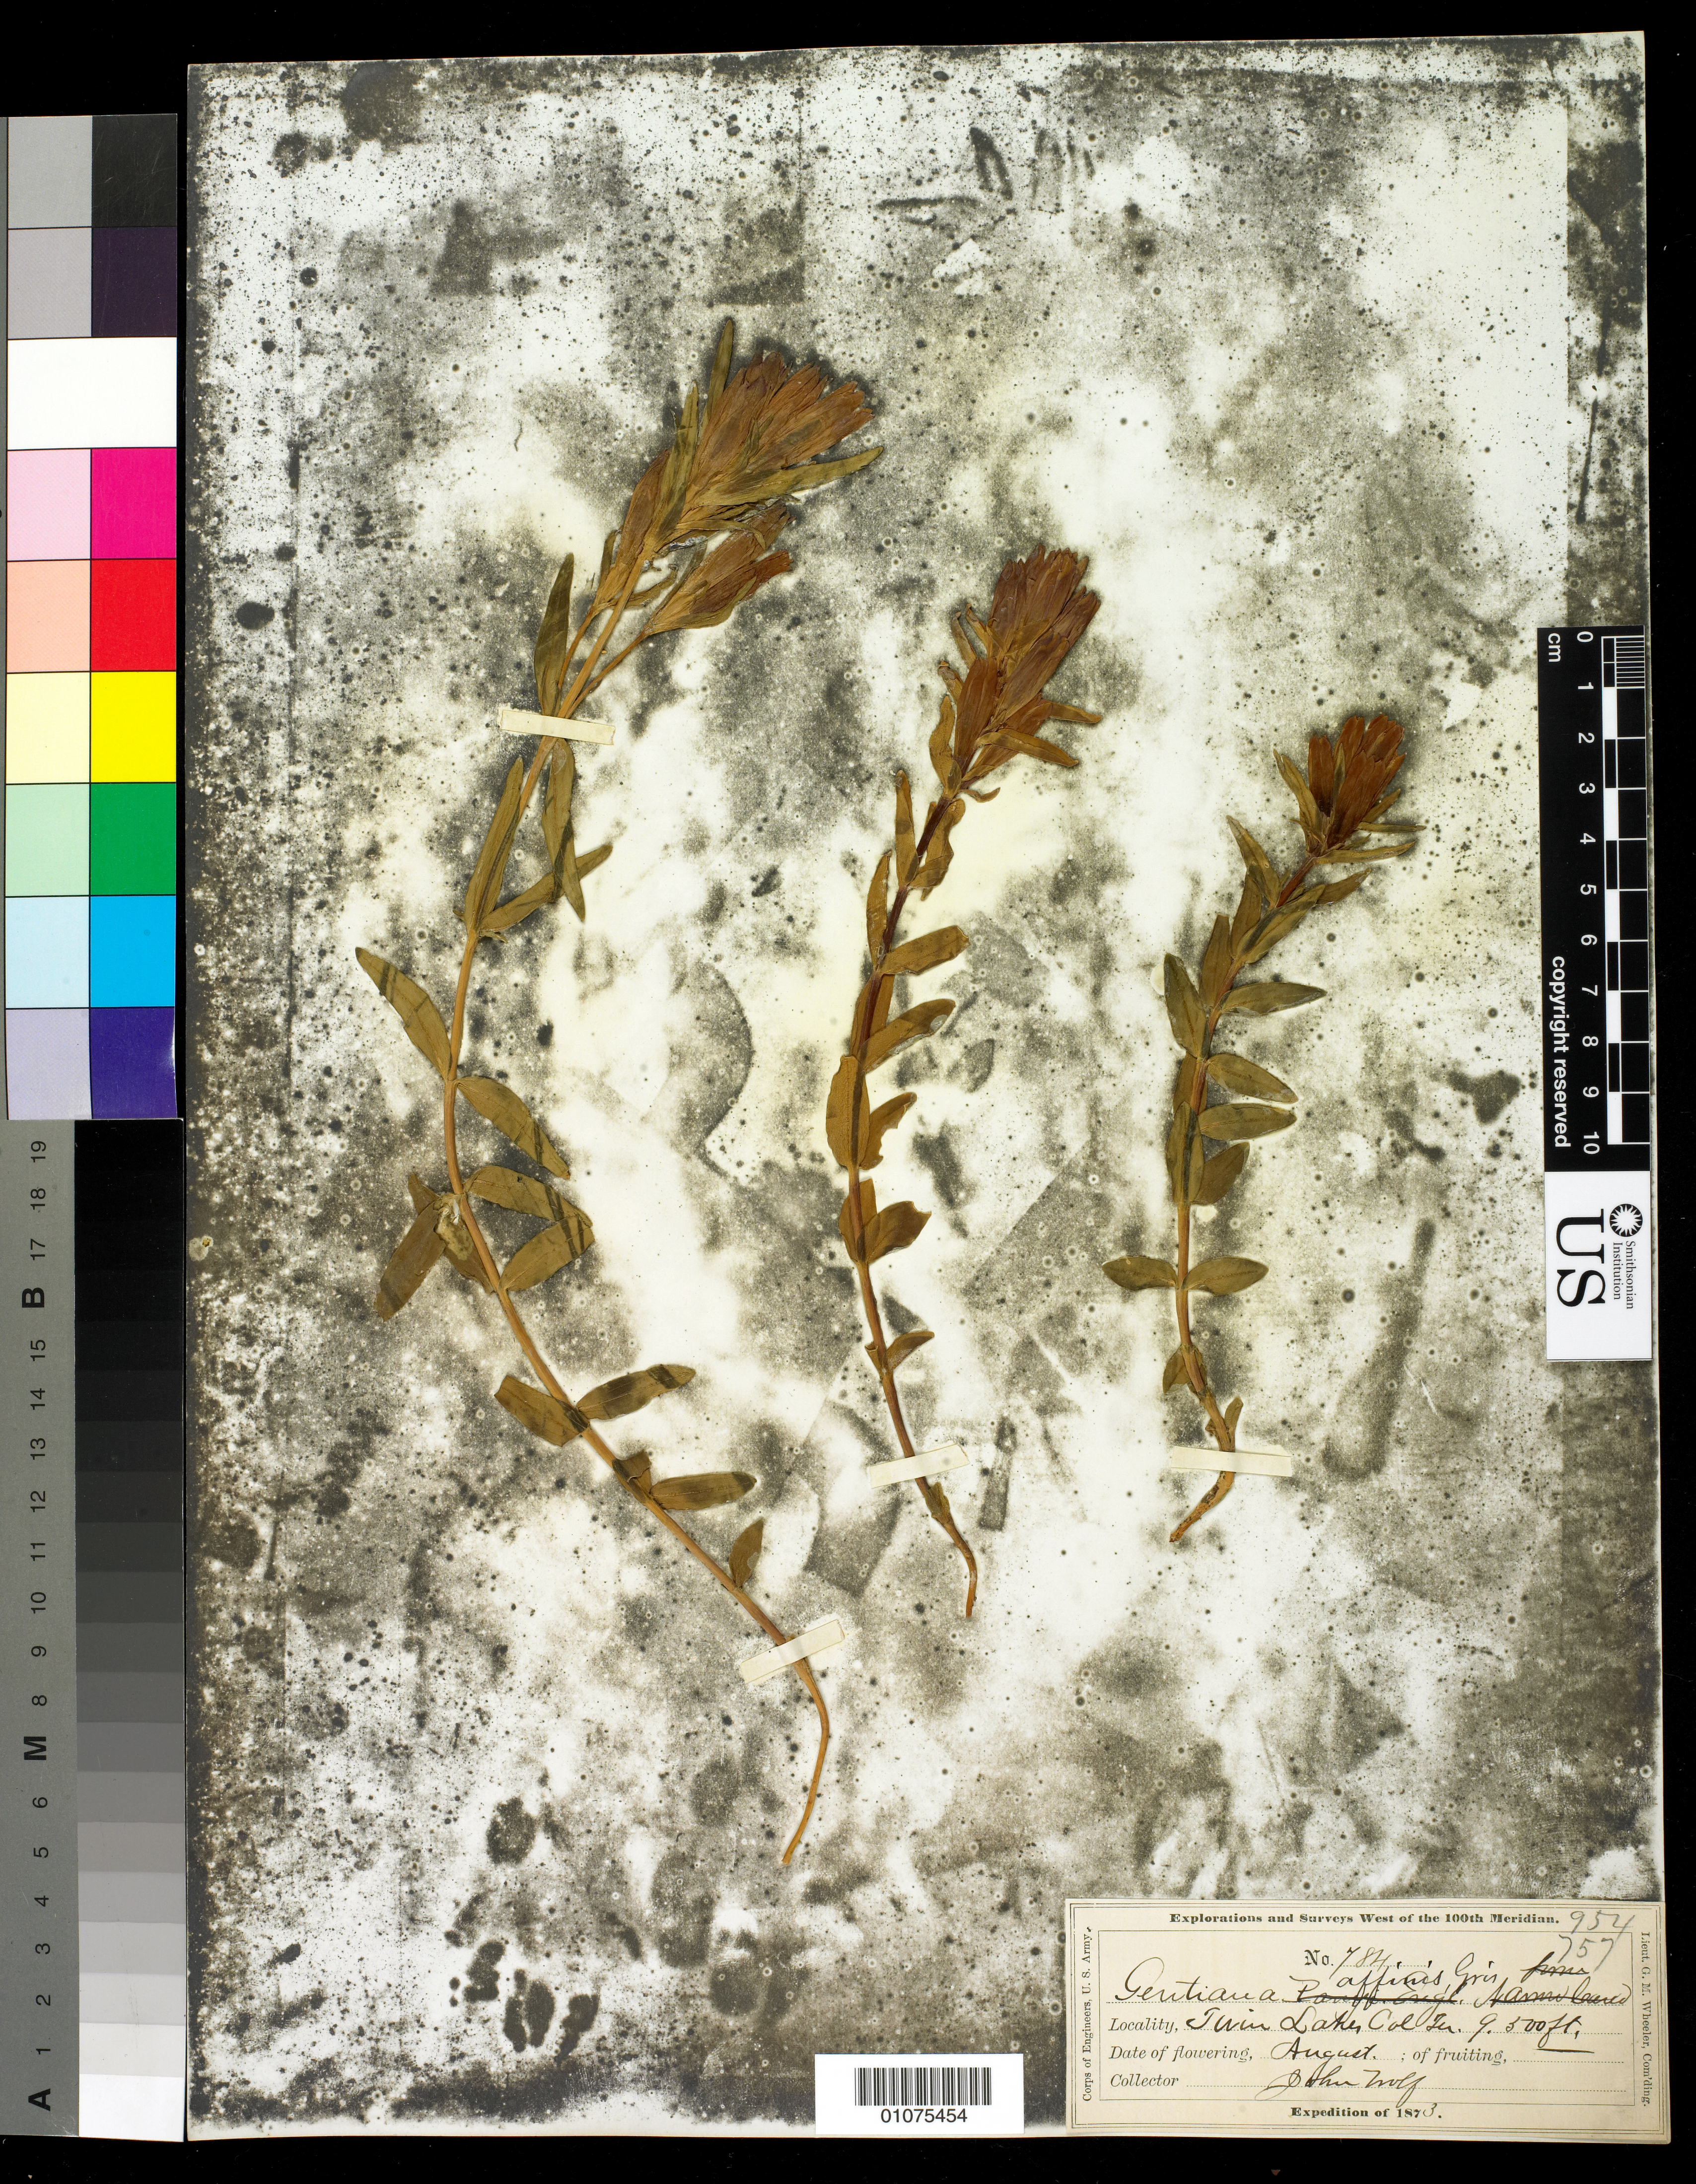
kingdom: Plantae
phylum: Tracheophyta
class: Magnoliopsida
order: Gentianales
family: Gentianaceae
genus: Gentiana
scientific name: Gentiana affinis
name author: Griseb.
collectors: J. Wolf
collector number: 784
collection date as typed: Aug 1873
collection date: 1873-08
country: United States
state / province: Colorado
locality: Twin Lake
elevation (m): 2896